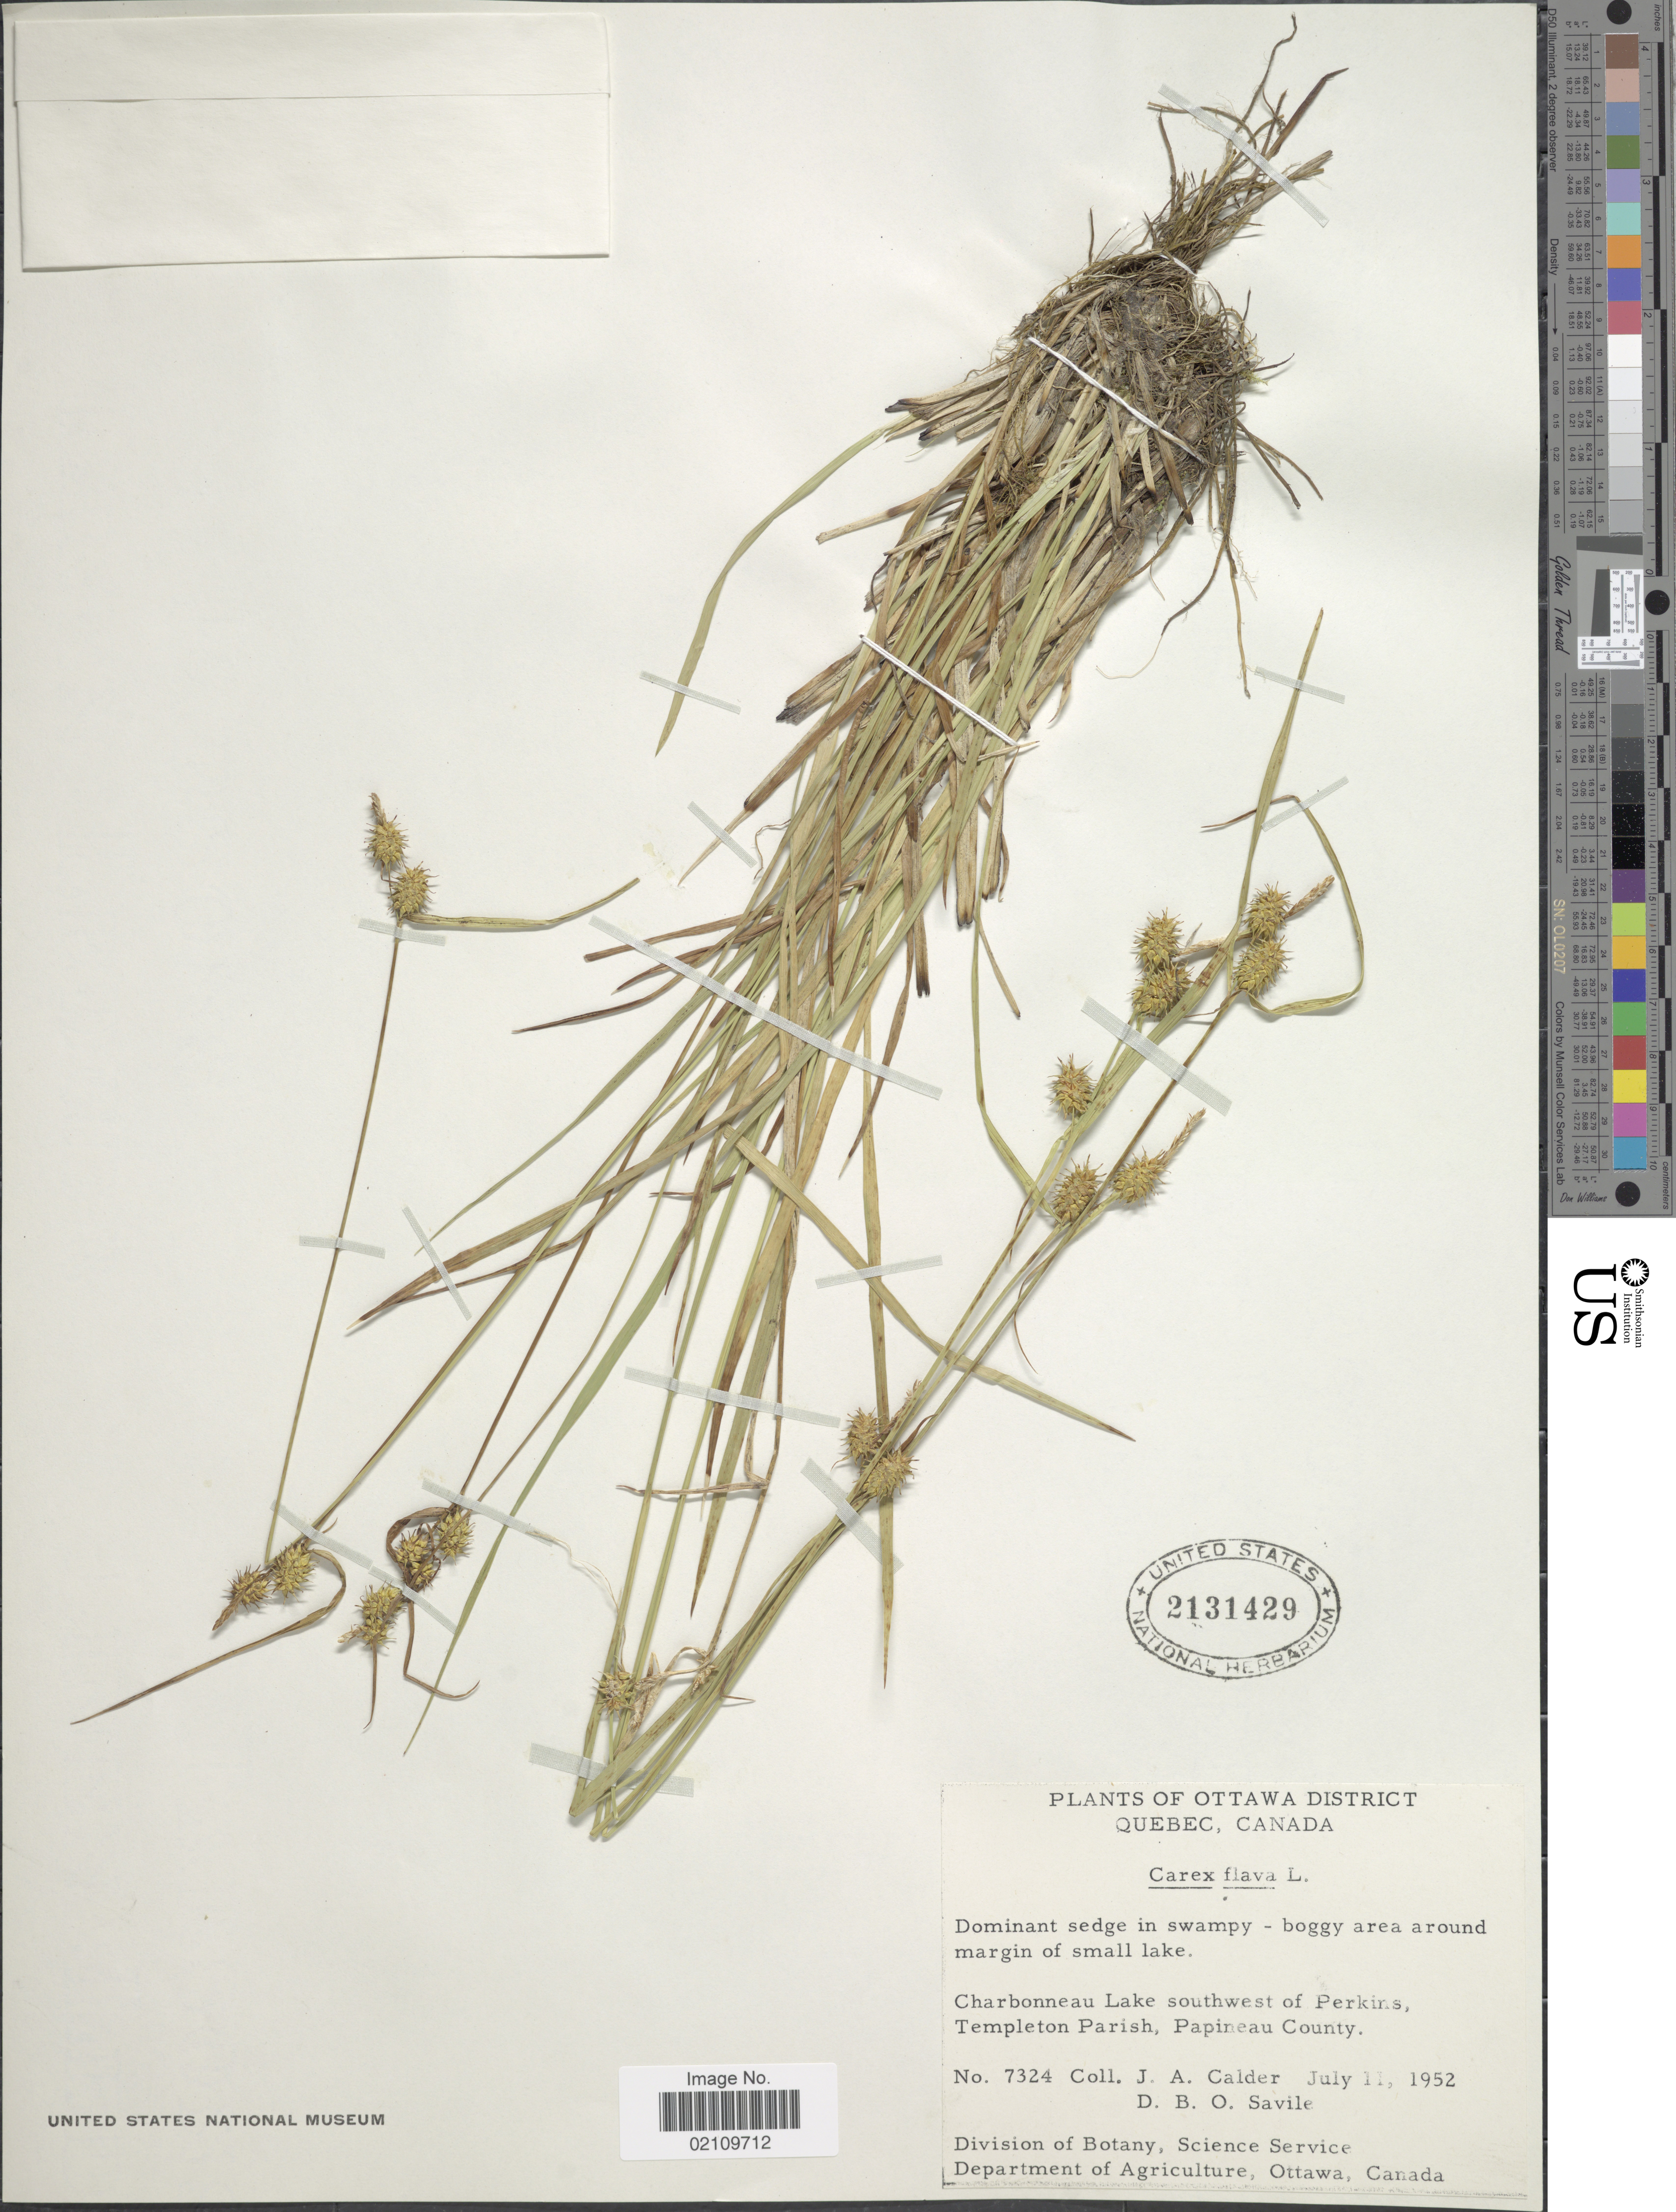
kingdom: Plantae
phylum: Tracheophyta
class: Liliopsida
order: Poales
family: Cyperaceae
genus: Carex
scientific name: Carex flava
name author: L.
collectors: J. A. Calder & D. Savile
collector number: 7324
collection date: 1952-07-11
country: Canada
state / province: Quebec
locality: Ottawa District. Charbonneau Lake southwest of Perkins, Templeton Parish, Papineau County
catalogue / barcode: US 2131429